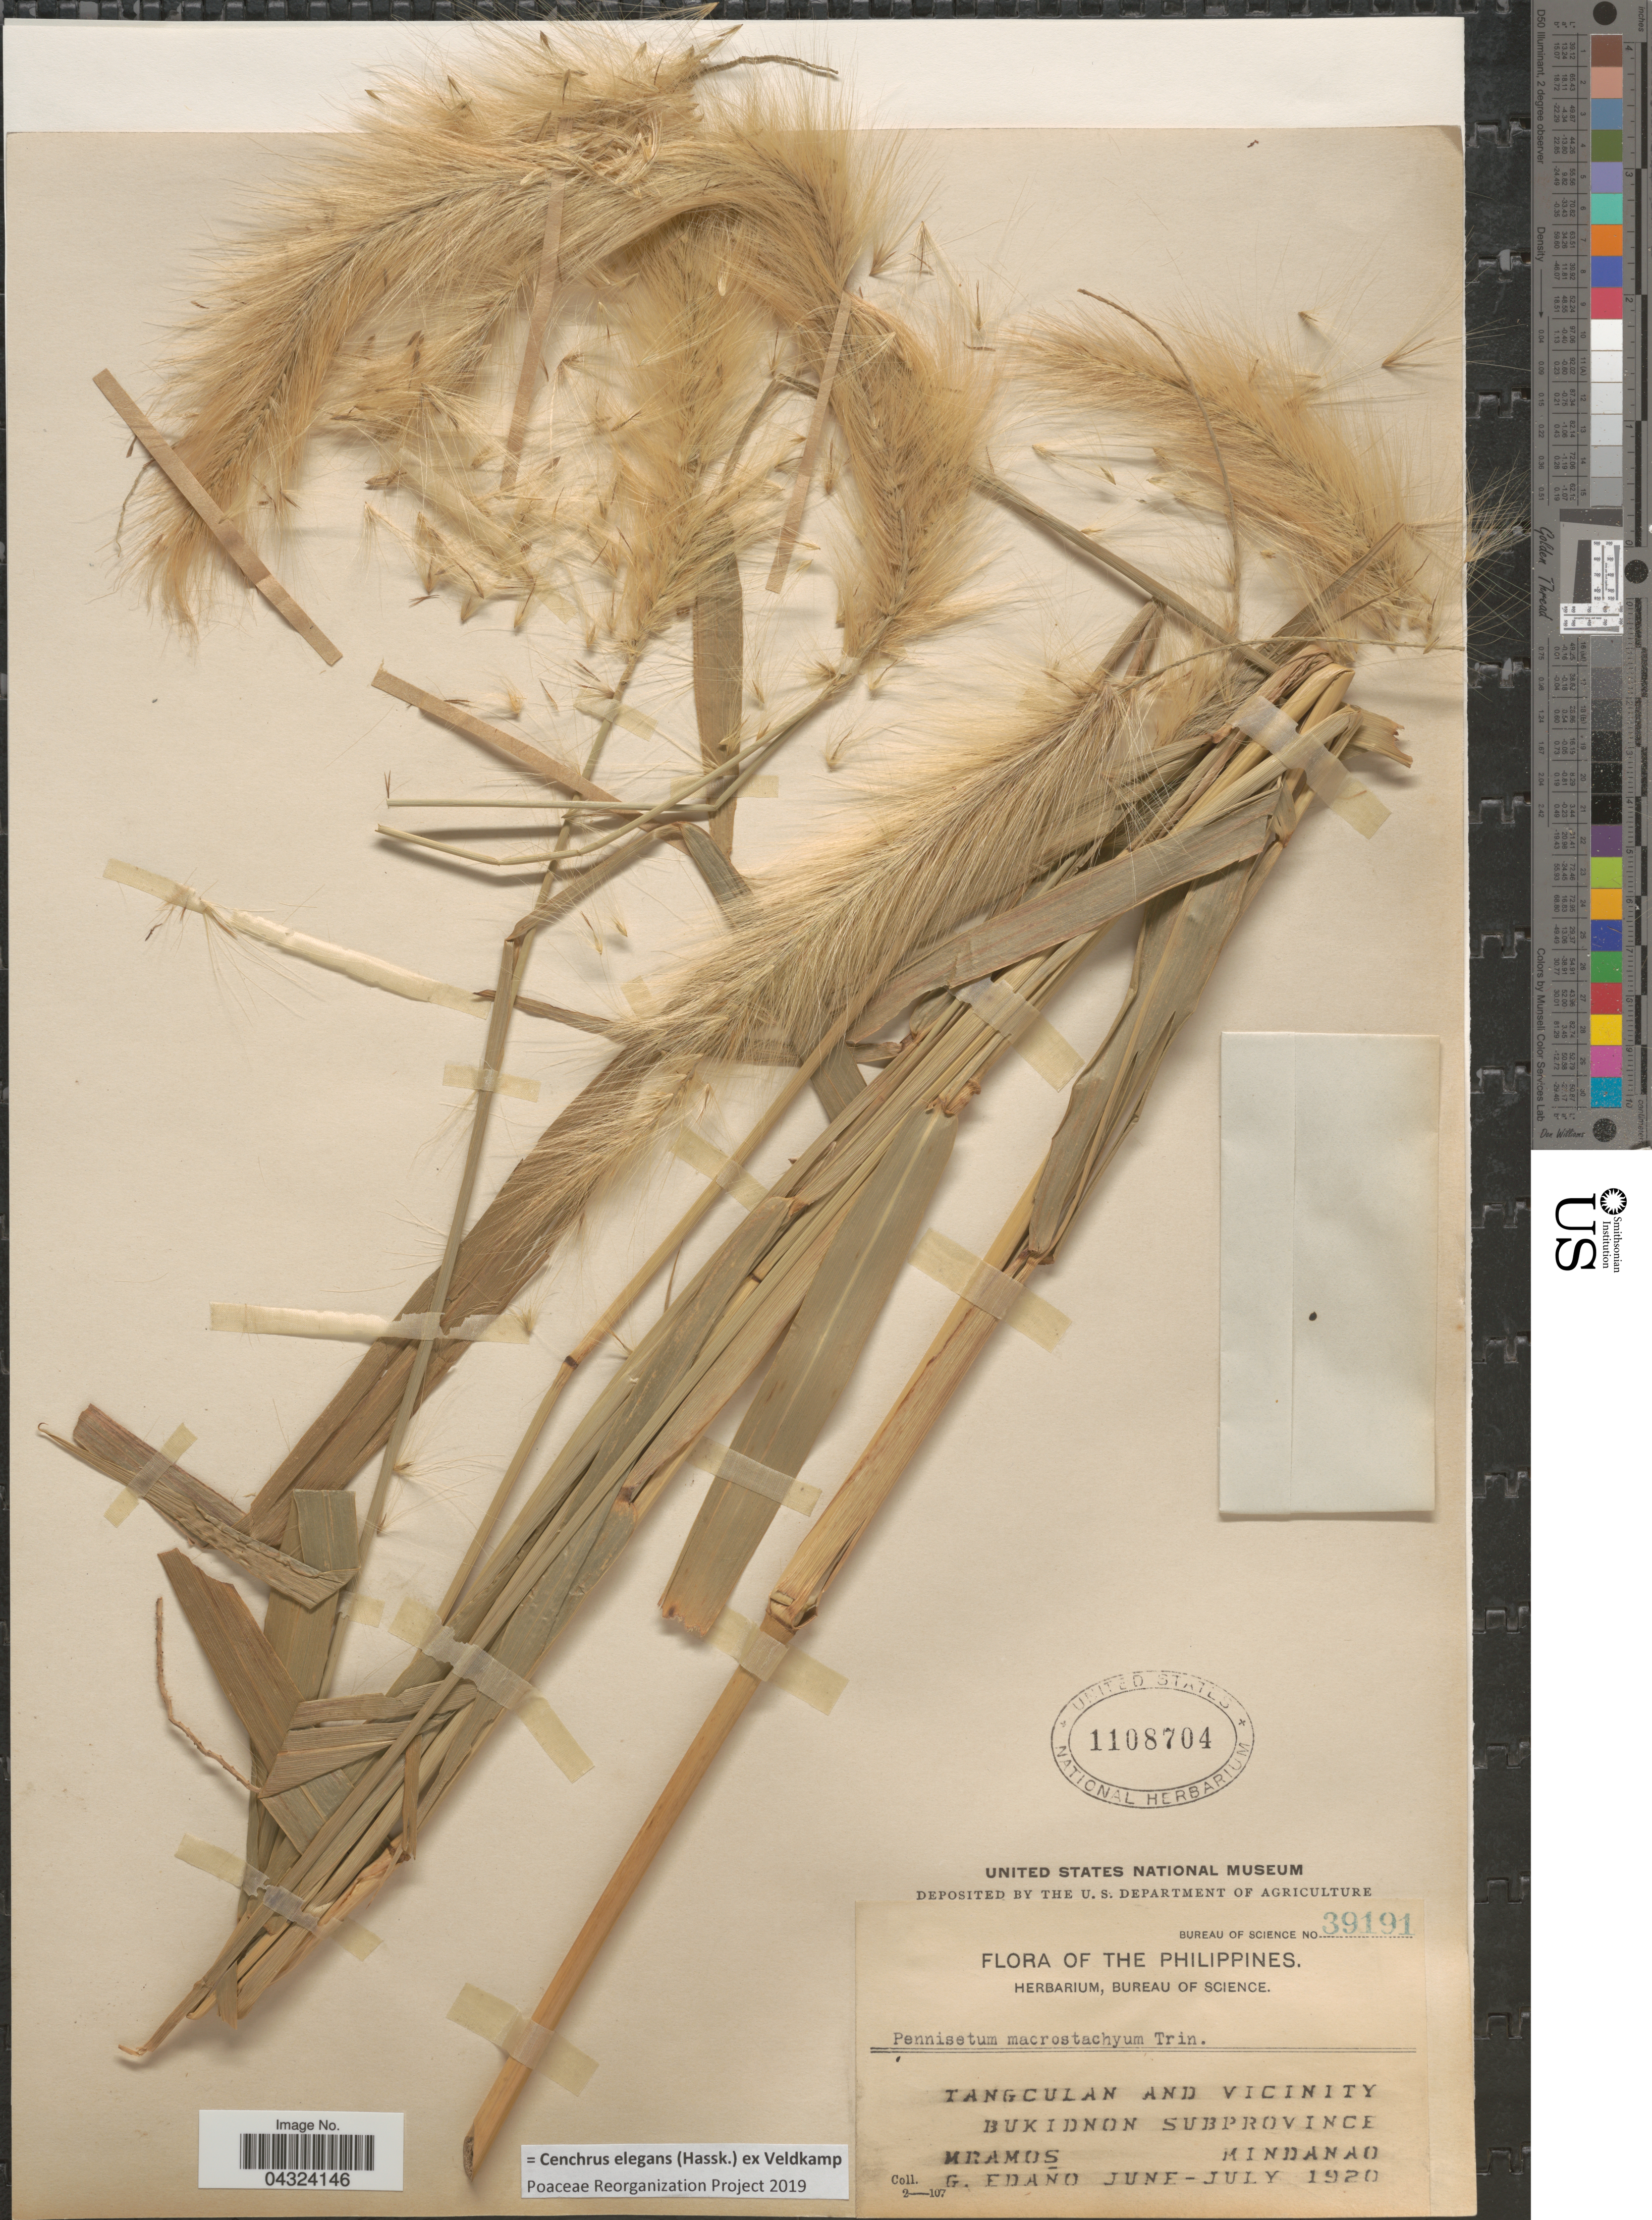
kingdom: Plantae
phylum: Tracheophyta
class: Liliopsida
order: Poales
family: Poaceae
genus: Cenchrus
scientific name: Cenchrus elegans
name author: (Hassk.) Veldkamp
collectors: M. Ramos & G. Edaño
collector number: Bureau Of Science 39191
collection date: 1920-06/1920-07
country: Philippines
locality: Tangculan And Vicinity. Bukidnon Subprovince. Mindanao.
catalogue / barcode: US 1108704